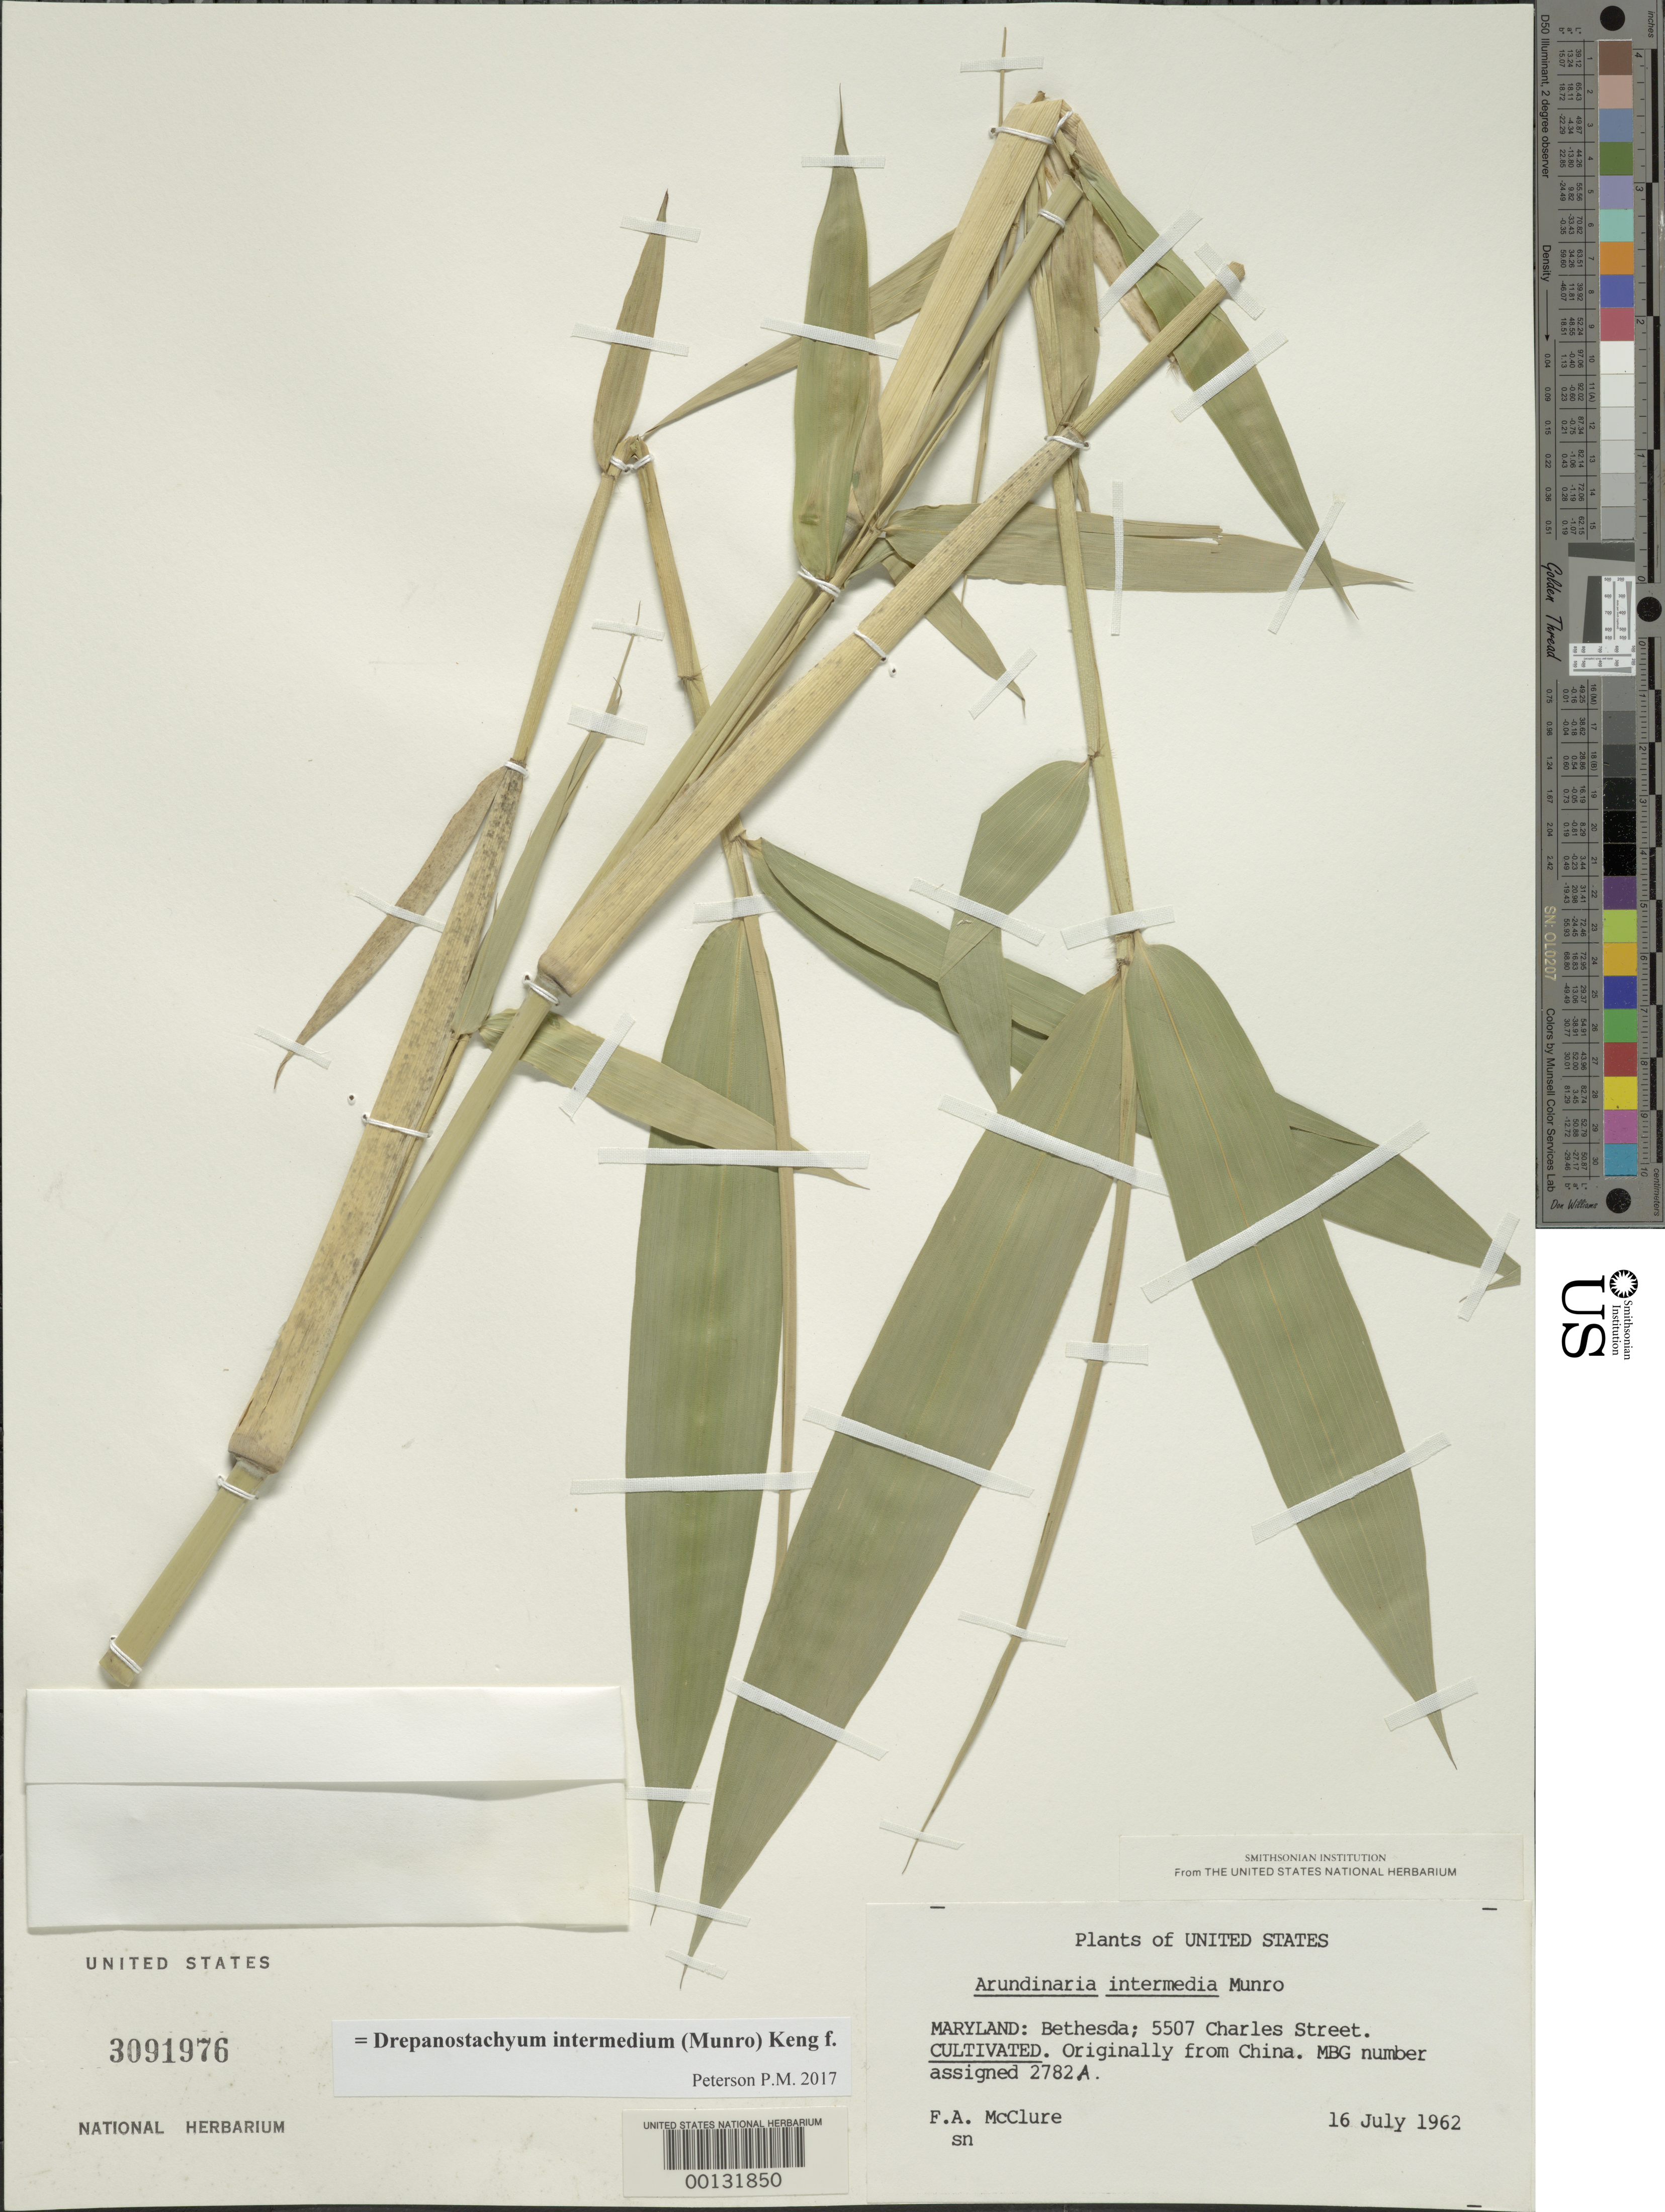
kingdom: Plantae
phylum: Tracheophyta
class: Liliopsida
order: Poales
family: Poaceae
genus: Drepanostachyum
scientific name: Drepanostachyum intermedium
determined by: Poaceae Reorganization Project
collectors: F. A. McClure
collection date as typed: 16 Jul 1962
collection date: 1962-07-16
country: United States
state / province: Maryland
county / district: Montgomery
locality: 5507 Charles Street, Bethesda (McClure's garden)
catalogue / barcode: US 3091976